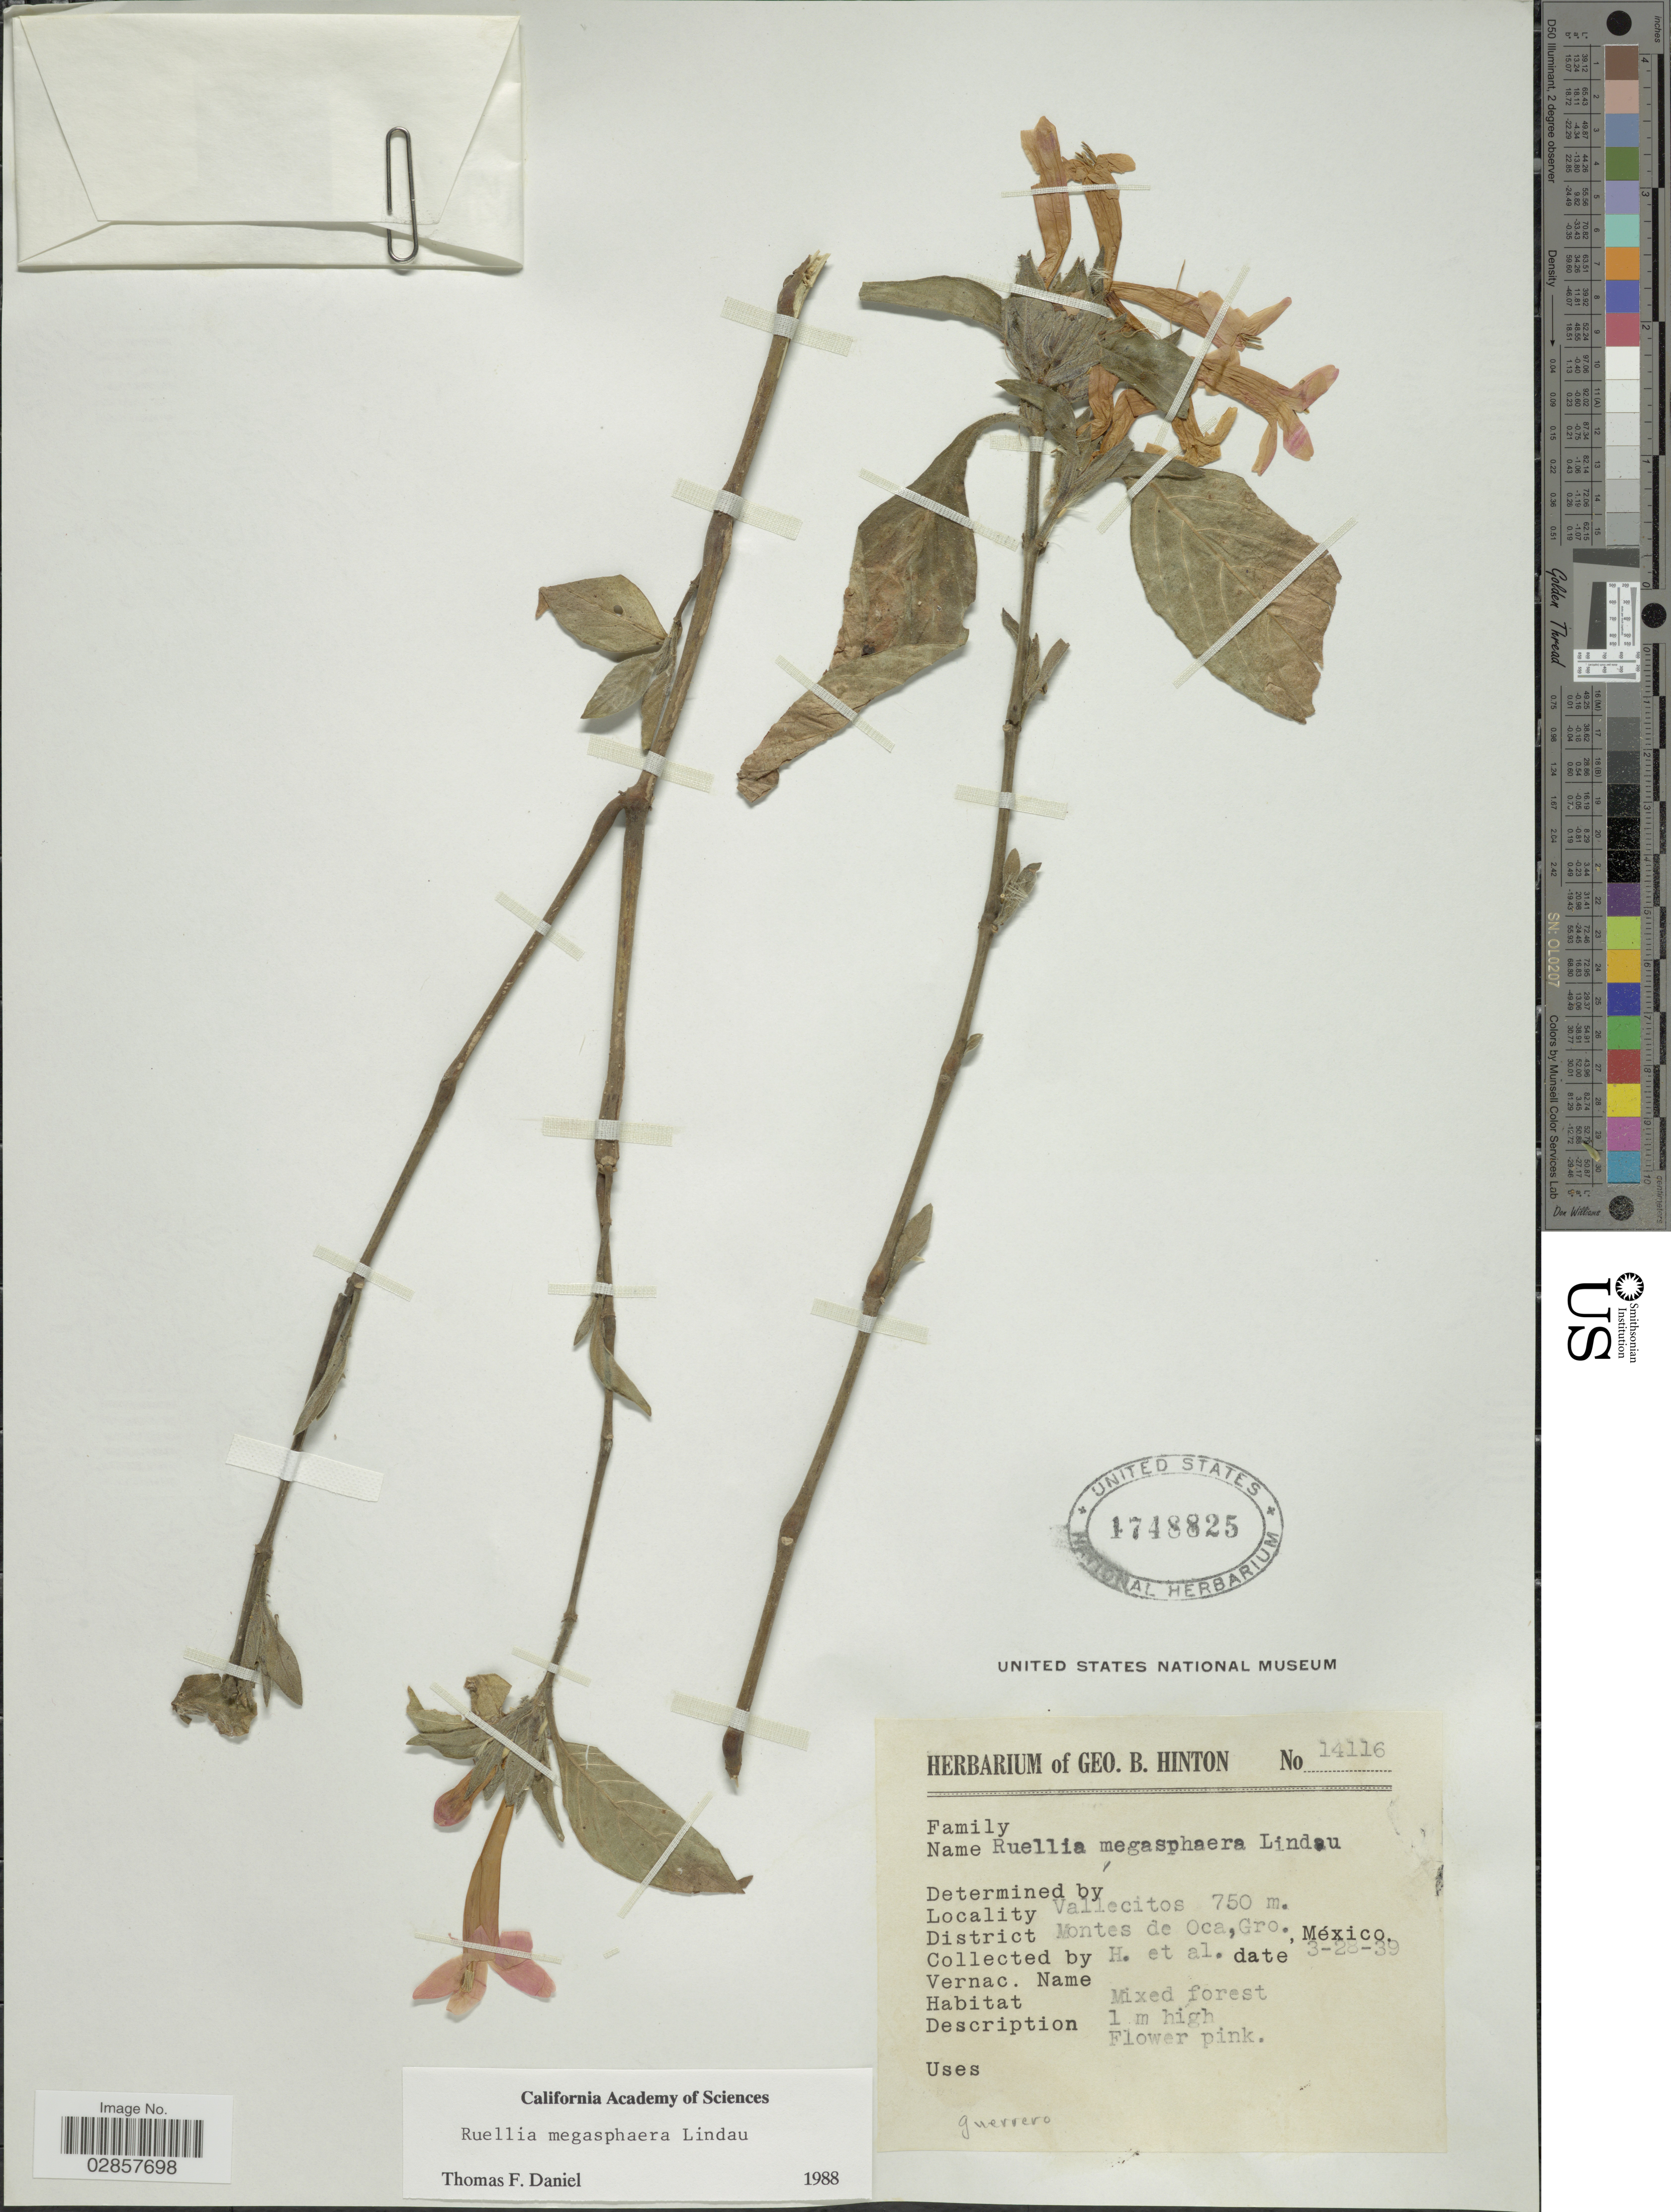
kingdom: Plantae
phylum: Tracheophyta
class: Magnoliopsida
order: Lamiales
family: Acanthaceae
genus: Ruellia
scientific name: Ruellia megasphaera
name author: Lindau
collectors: G. B. Hinton & et al.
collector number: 14116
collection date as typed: Transcribed d/m/y: 28/3/39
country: Mexico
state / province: Guerrero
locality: Vallecitos, District Montes de Oca, Gro.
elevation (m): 750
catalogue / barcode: US 1748825